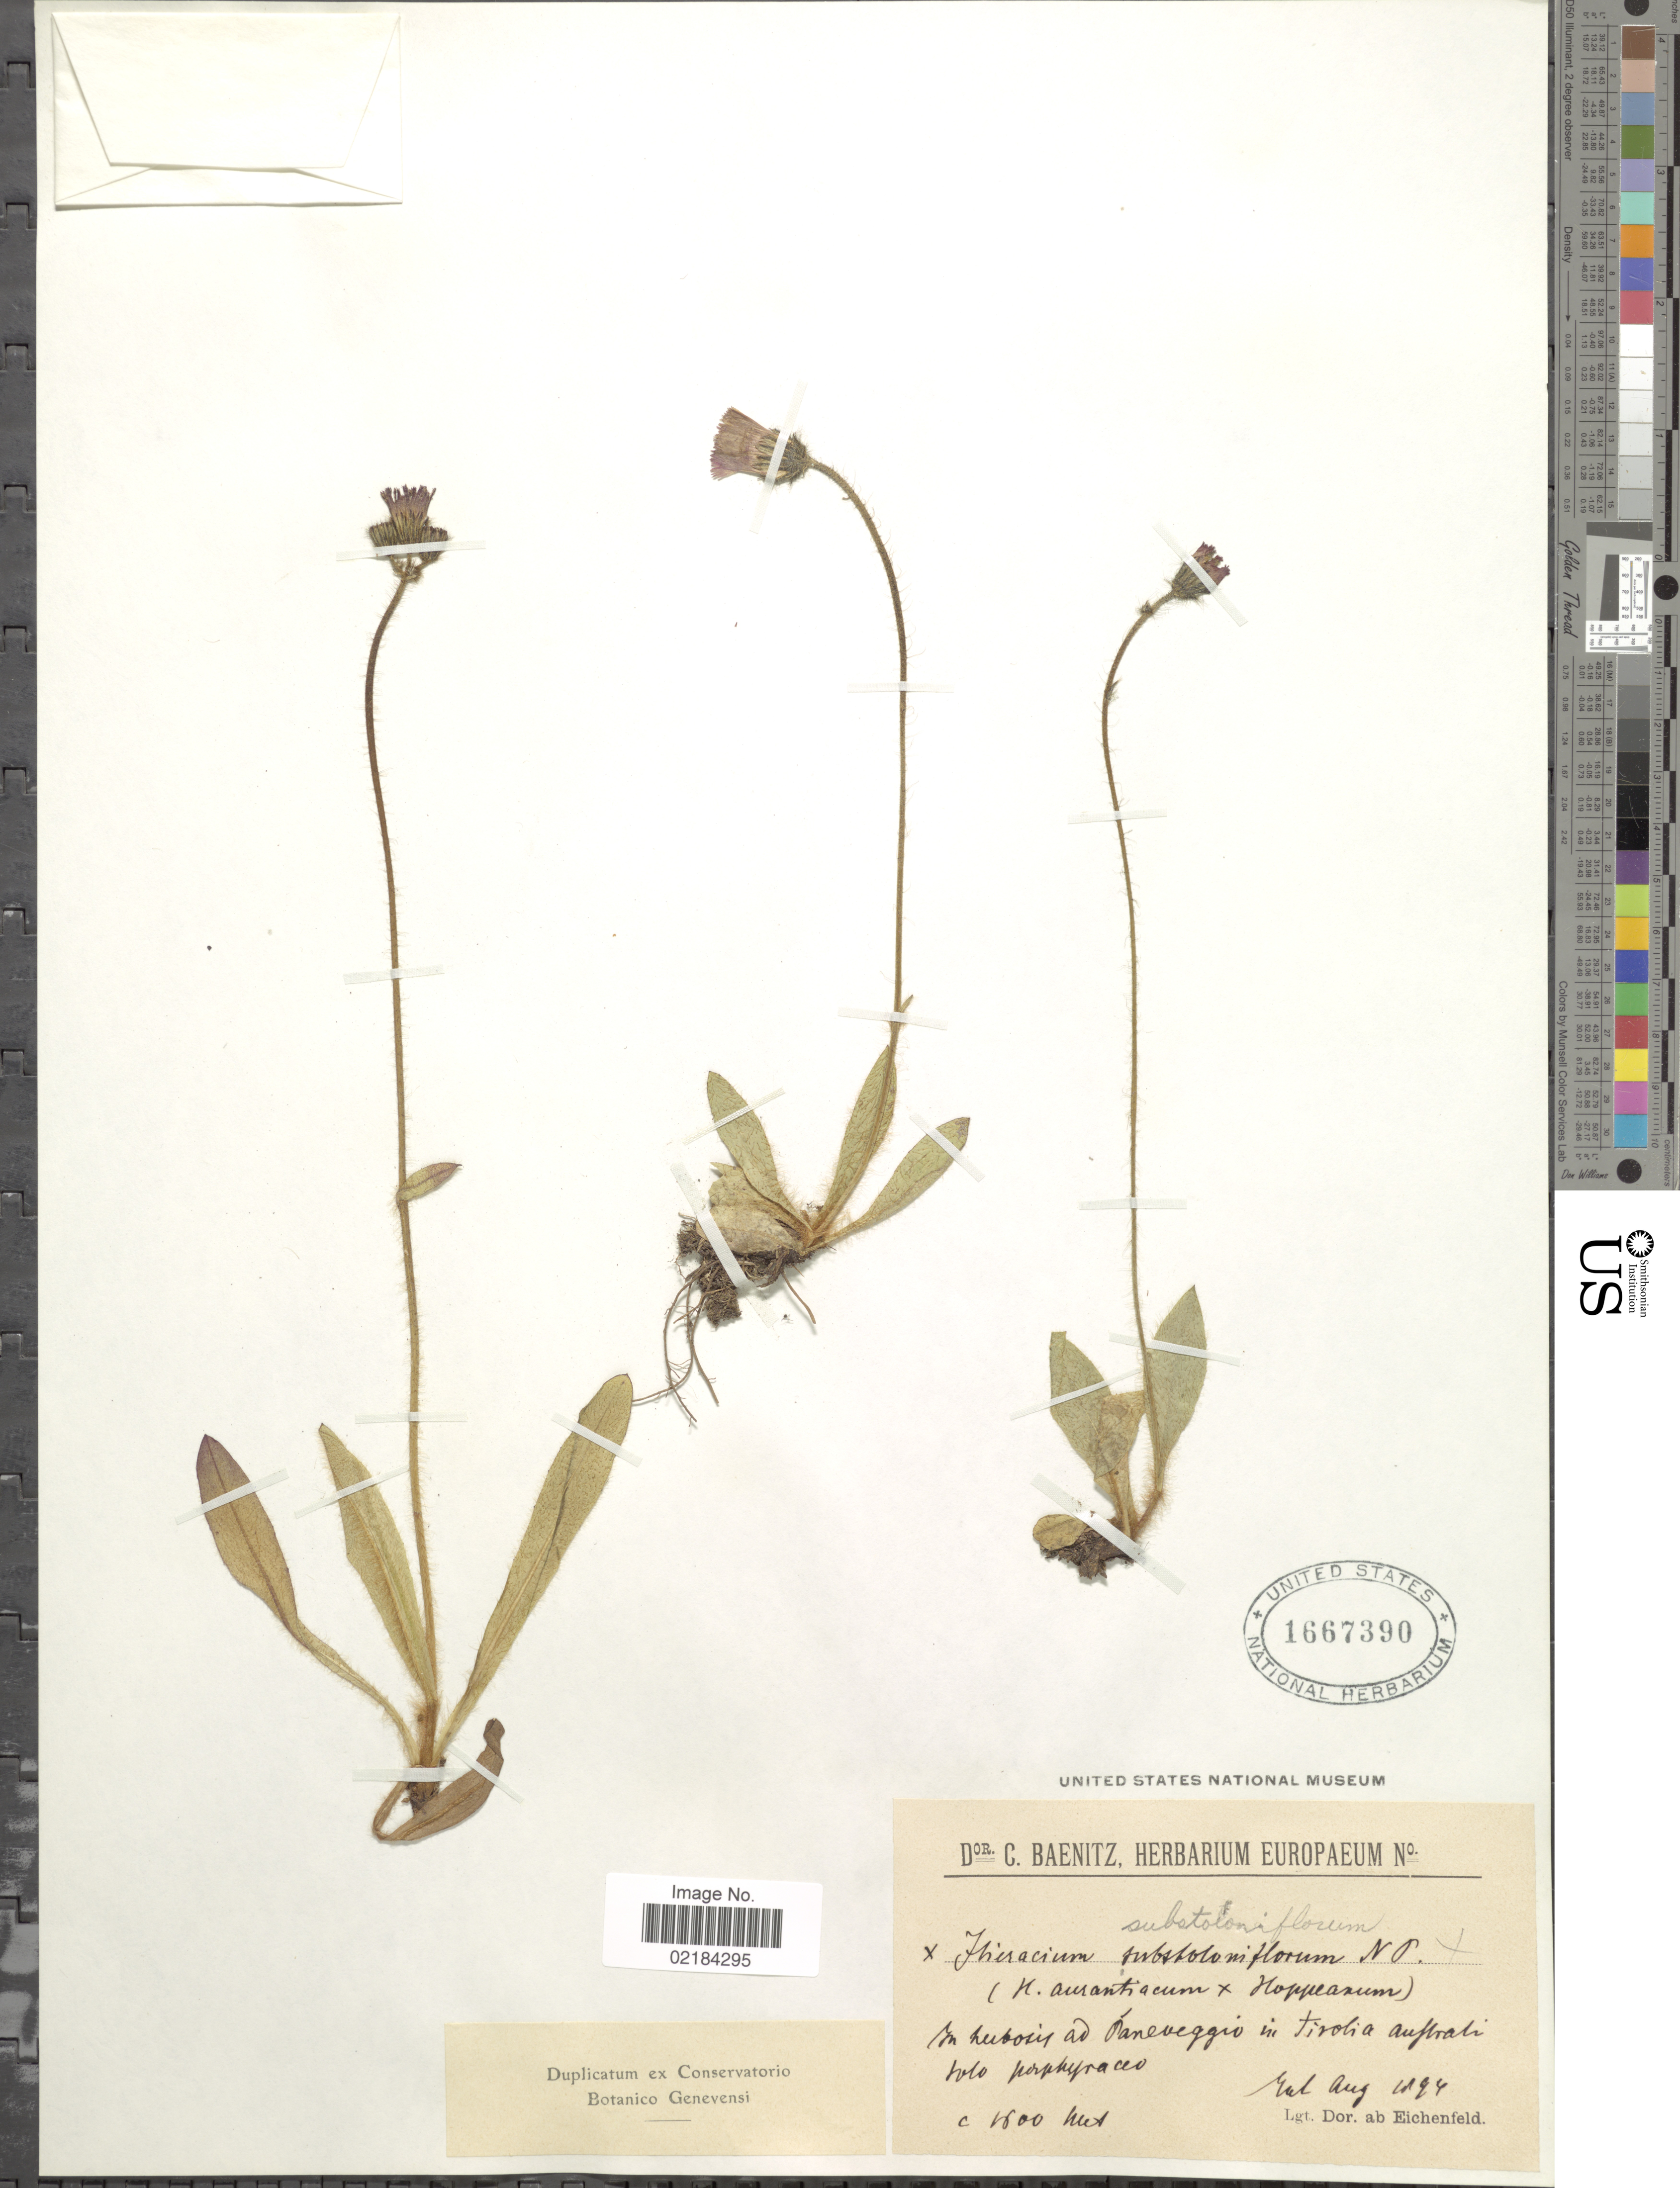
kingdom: Plantae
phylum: Tracheophyta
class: Magnoliopsida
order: Asterales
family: Asteraceae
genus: Pilosella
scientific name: Pilosella substoloniflora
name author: (Peter) Soják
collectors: D. Eichenfeld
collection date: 1894-07/1894-08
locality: In subosis ad paneveggio in tirolia auftrati jolo porpkyraceo [interpreted]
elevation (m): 488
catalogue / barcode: US 1667390